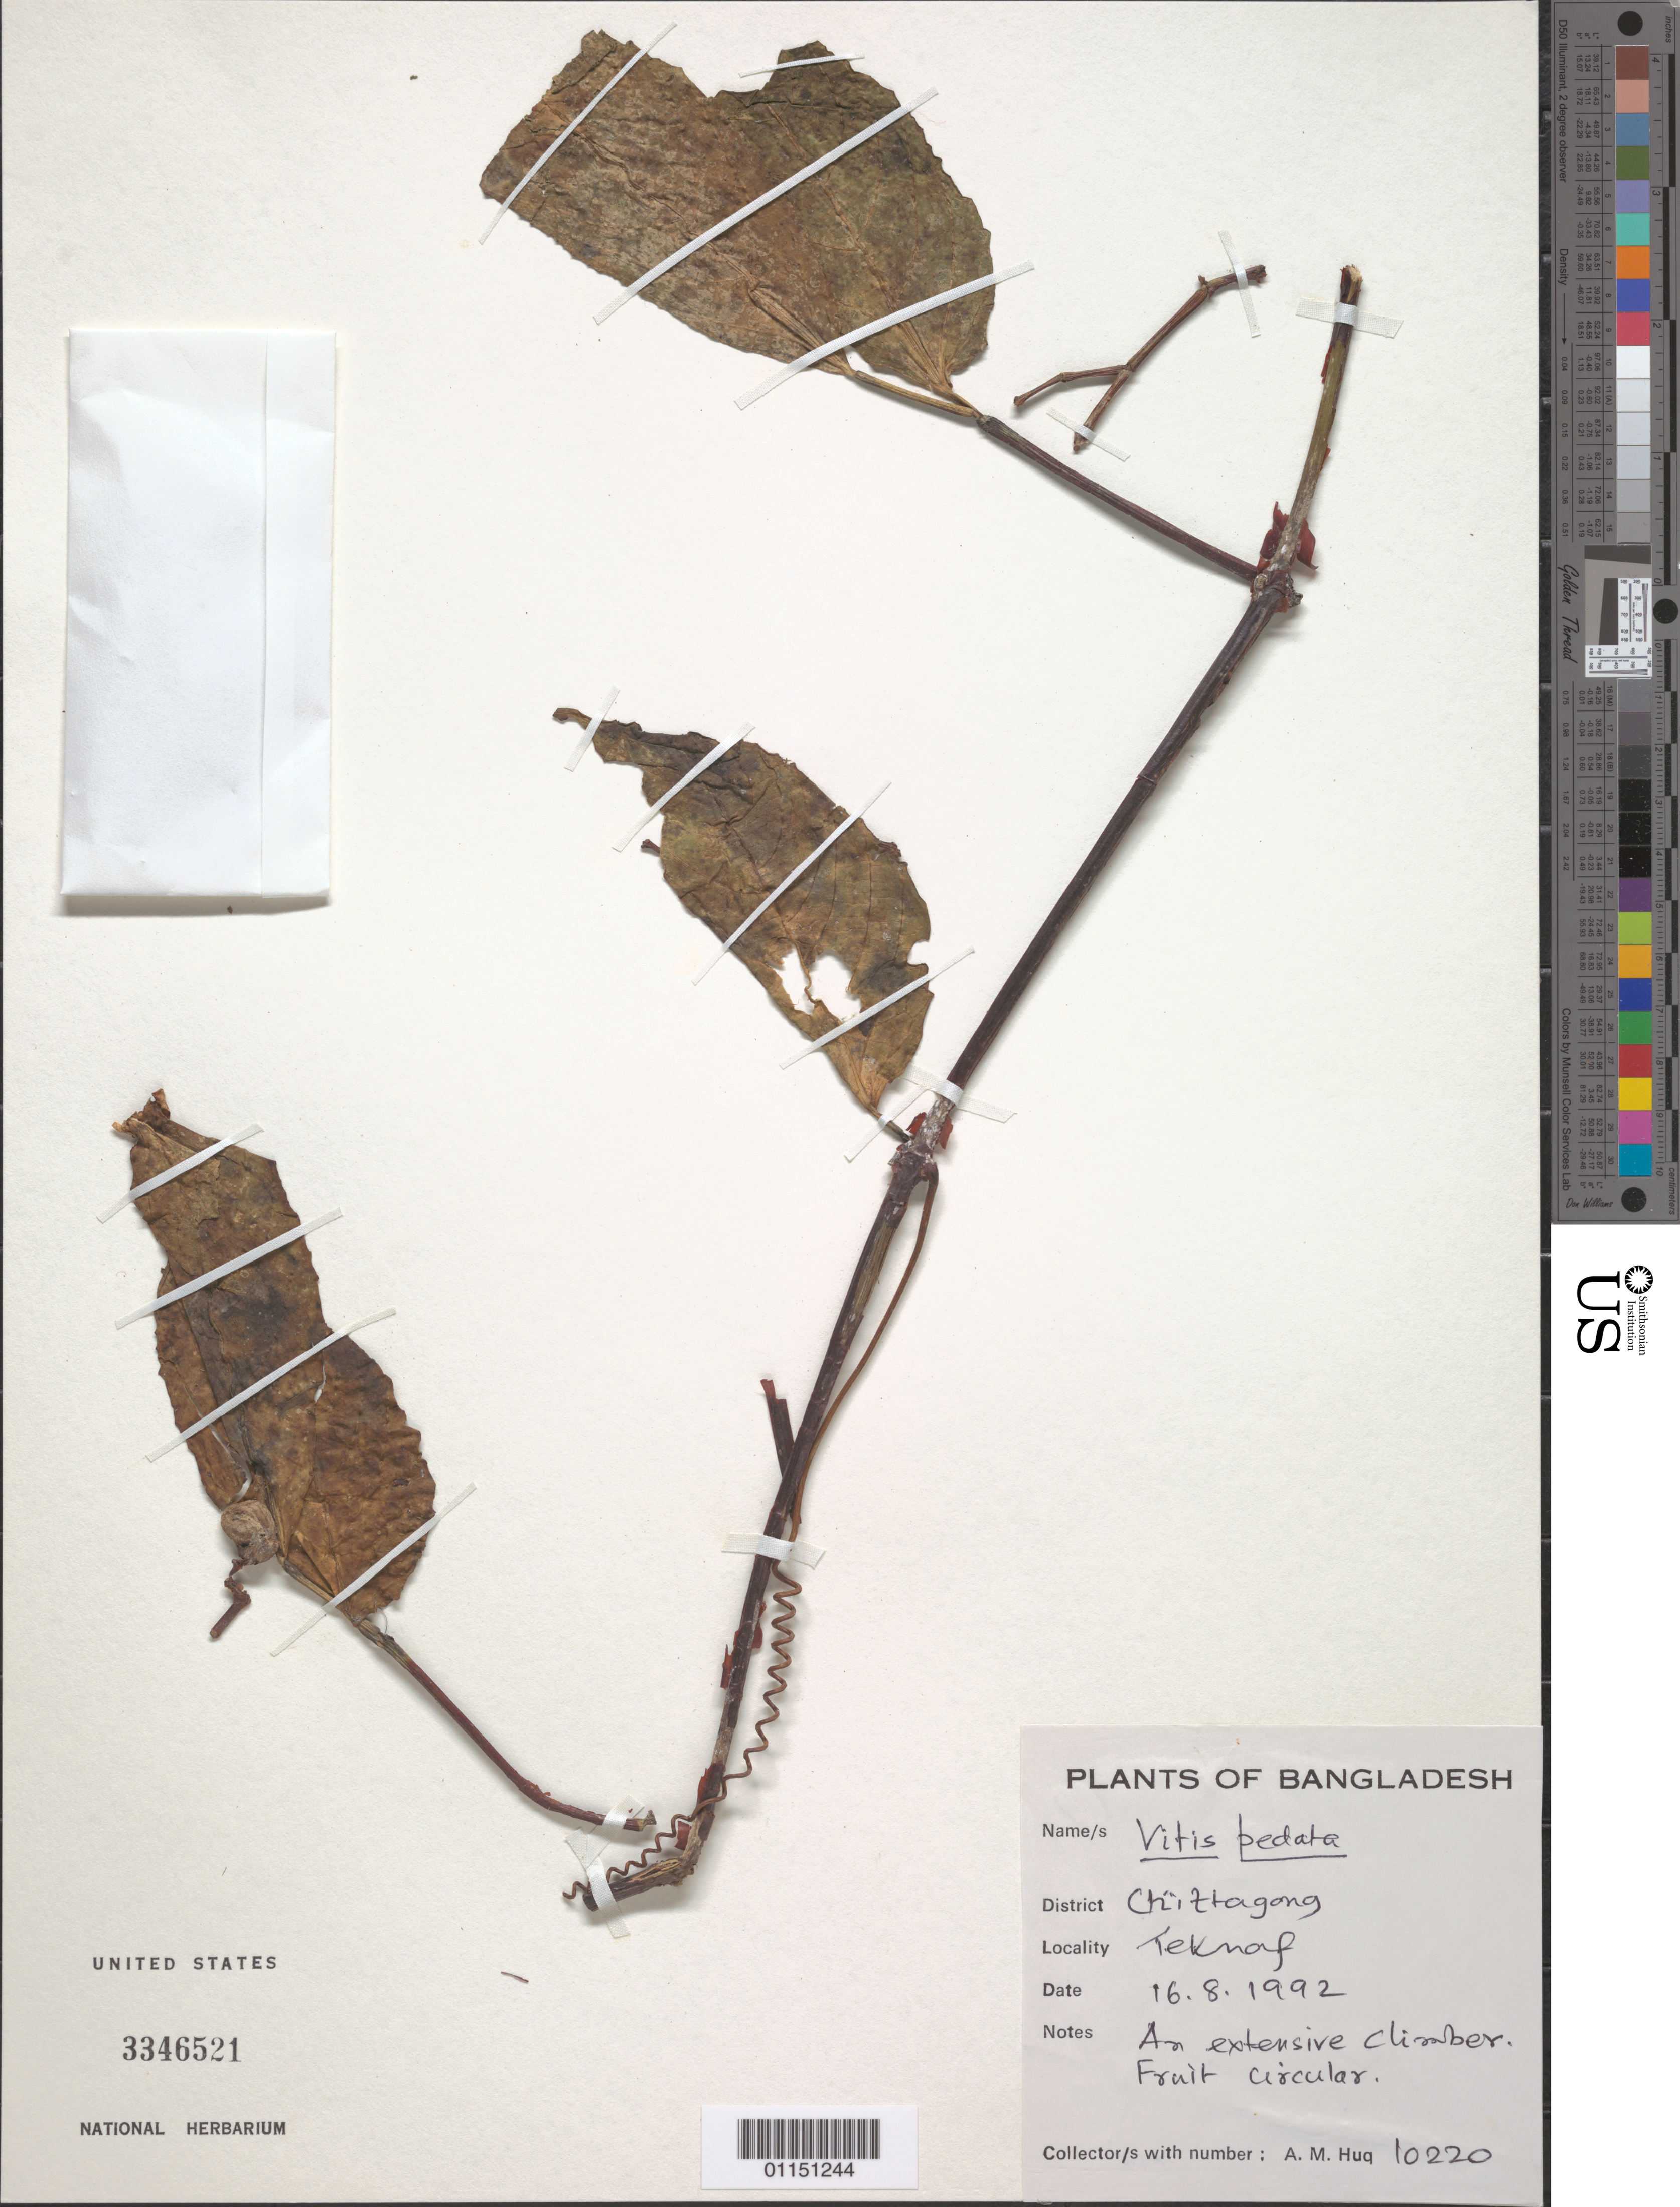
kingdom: Plantae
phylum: Tracheophyta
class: Magnoliopsida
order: Vitales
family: Vitaceae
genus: Vitis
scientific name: Vitis pedata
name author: (Lam.) & Wight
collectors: A. M. Huq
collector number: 10220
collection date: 1992-08-16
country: Bangladesh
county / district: Chittagong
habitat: An extensive climber.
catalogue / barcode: US 3346521